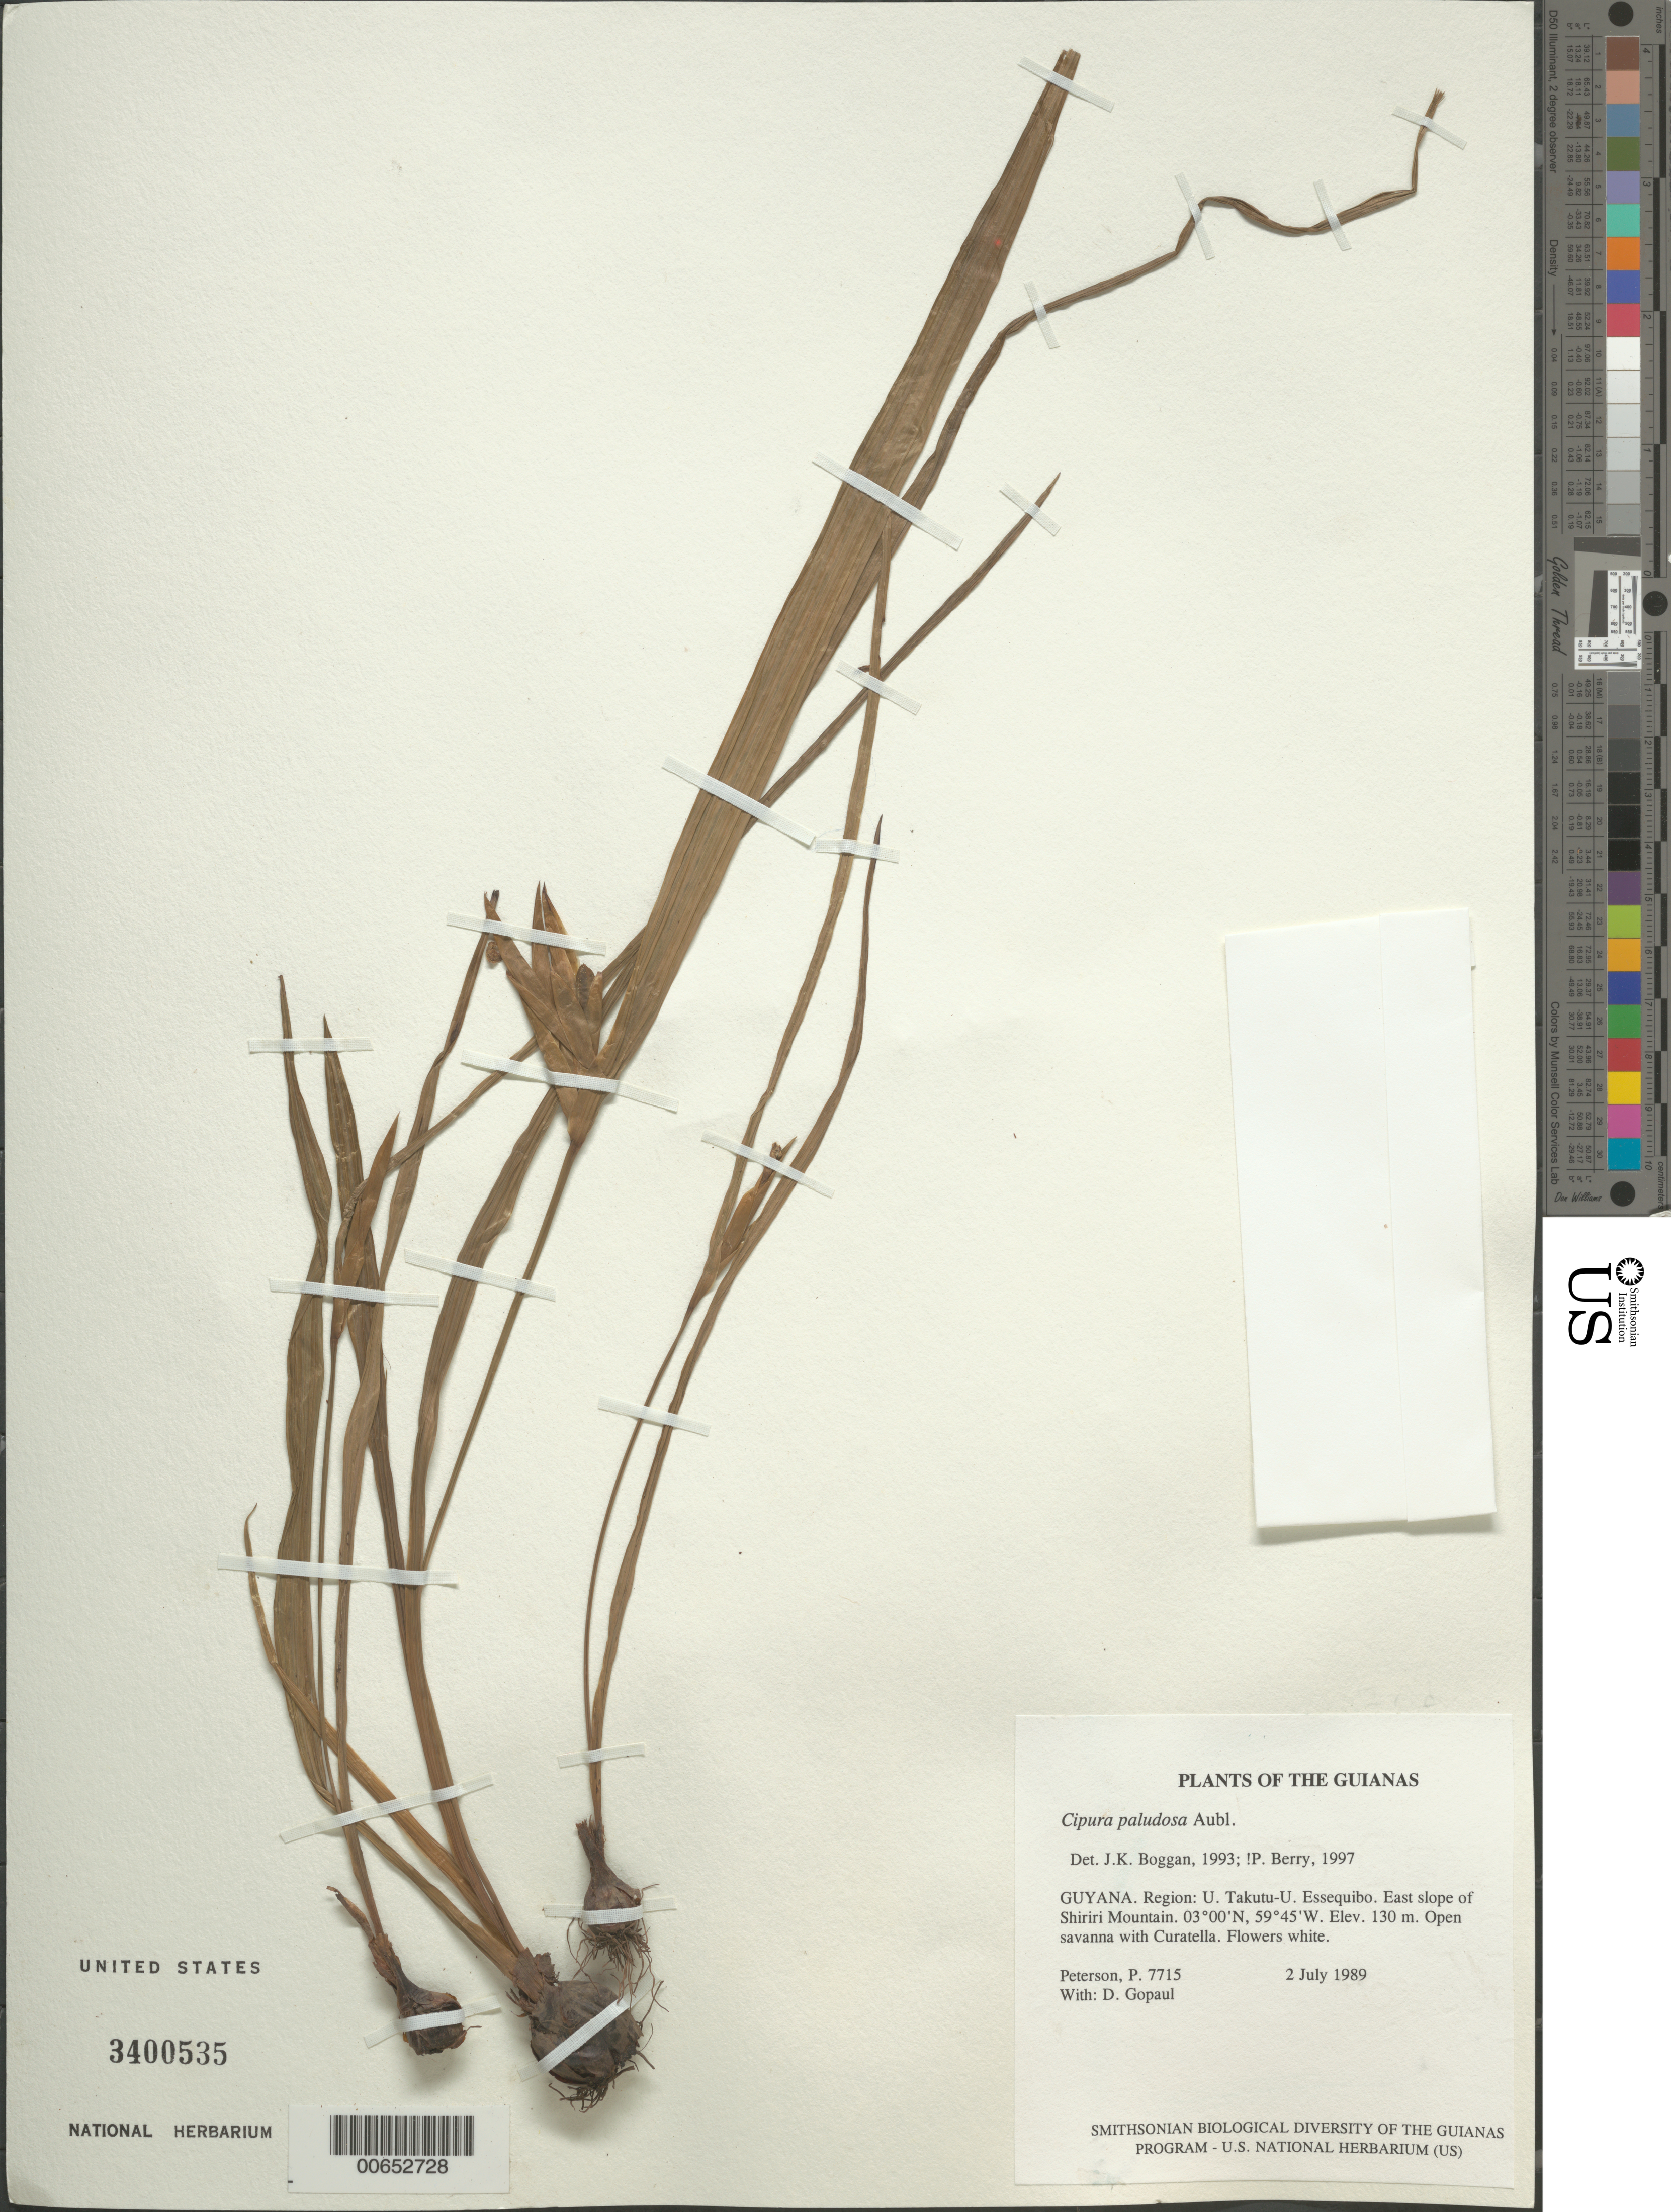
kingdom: Plantae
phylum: Tracheophyta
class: Liliopsida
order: Asparagales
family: Iridaceae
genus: Cipura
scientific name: Cipura paludosa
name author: Aubl.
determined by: Berry, P. E., (WIS), University of Wisconsin - Madison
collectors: P. M. Peterson & D. Gopaul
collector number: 7715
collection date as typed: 2 July 1989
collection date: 1989-07-02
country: Guyana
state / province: U. Takutu-U. Essequibo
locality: East slope of Shiriri Mountain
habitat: Open savanna with Curatella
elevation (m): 130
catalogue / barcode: US 3400535